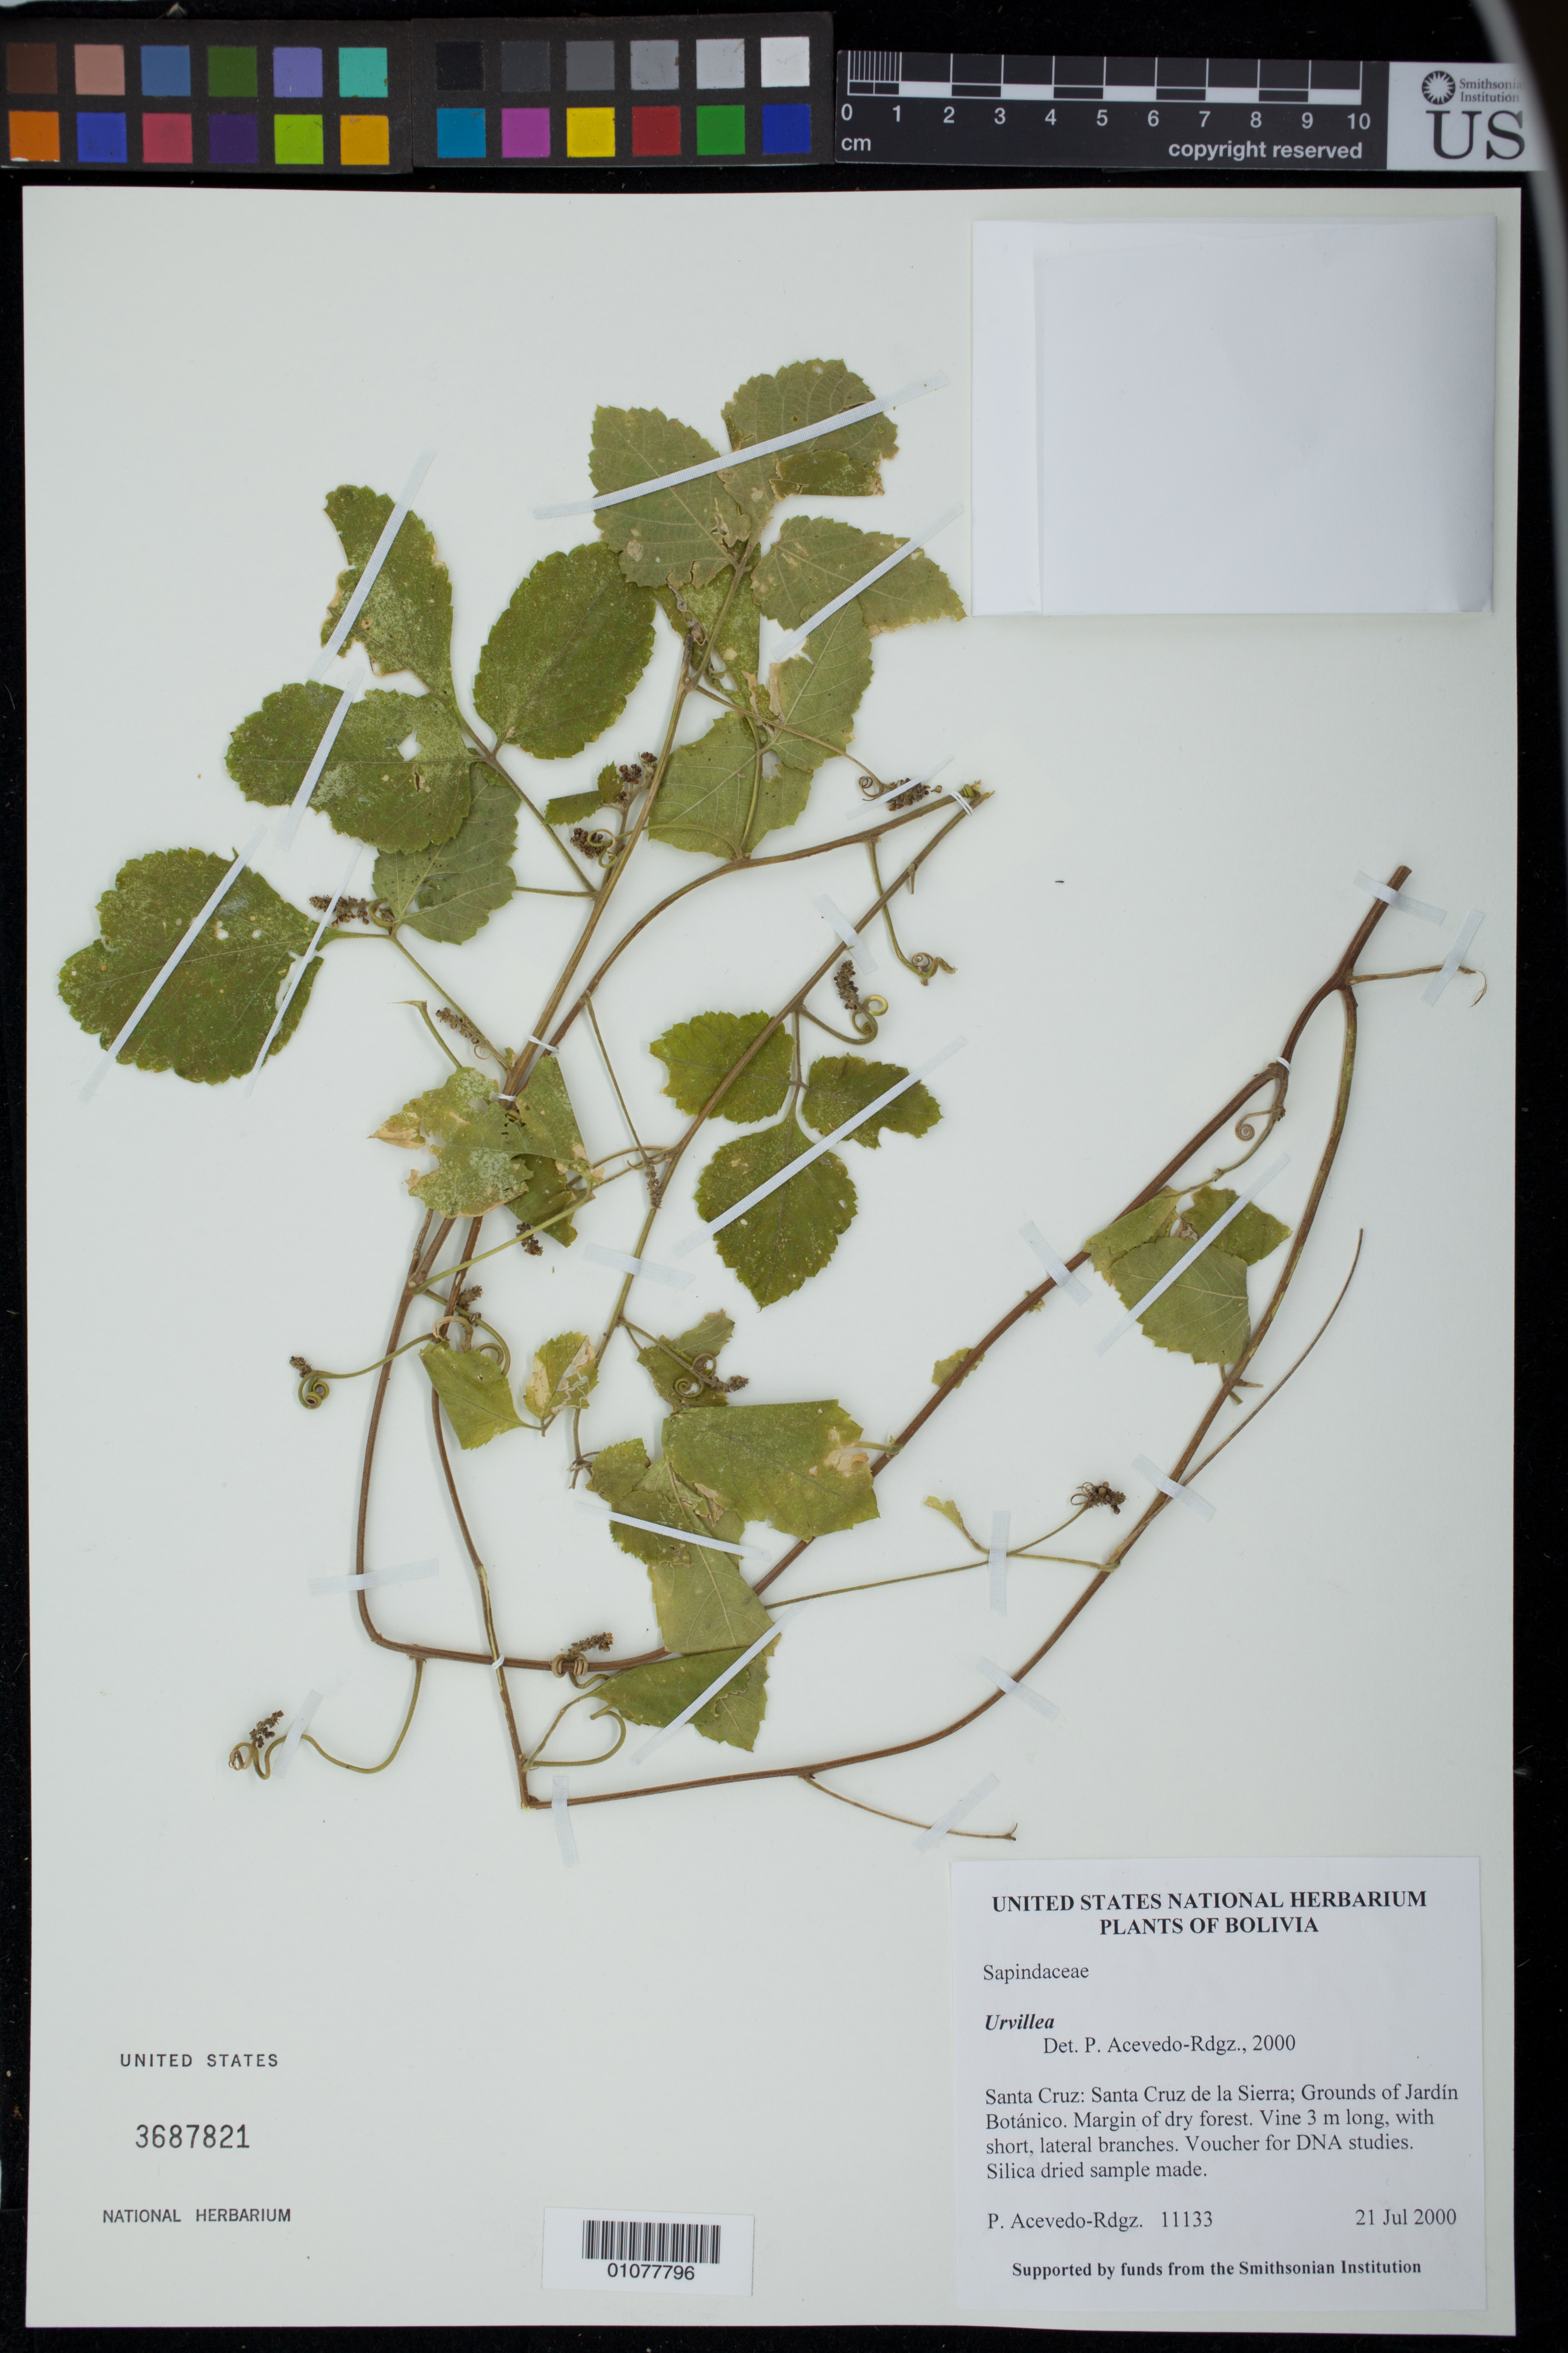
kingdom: Plantae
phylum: Tracheophyta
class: Magnoliopsida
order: Sapindales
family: Sapindaceae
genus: Urvillea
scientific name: Urvillea chacoensis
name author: Hunz.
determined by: Ferrucci, María S.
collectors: P. Acevedo-Rodr.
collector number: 11133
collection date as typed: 21 Jul 2000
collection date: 2000-07-21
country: Bolivia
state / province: Santa Cruz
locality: Santa Cruz: Santa Cruz de la Sierra; Grounds of Jardín Botánico.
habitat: Margin of dry forest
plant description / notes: MO, NY, US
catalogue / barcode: US 3687821